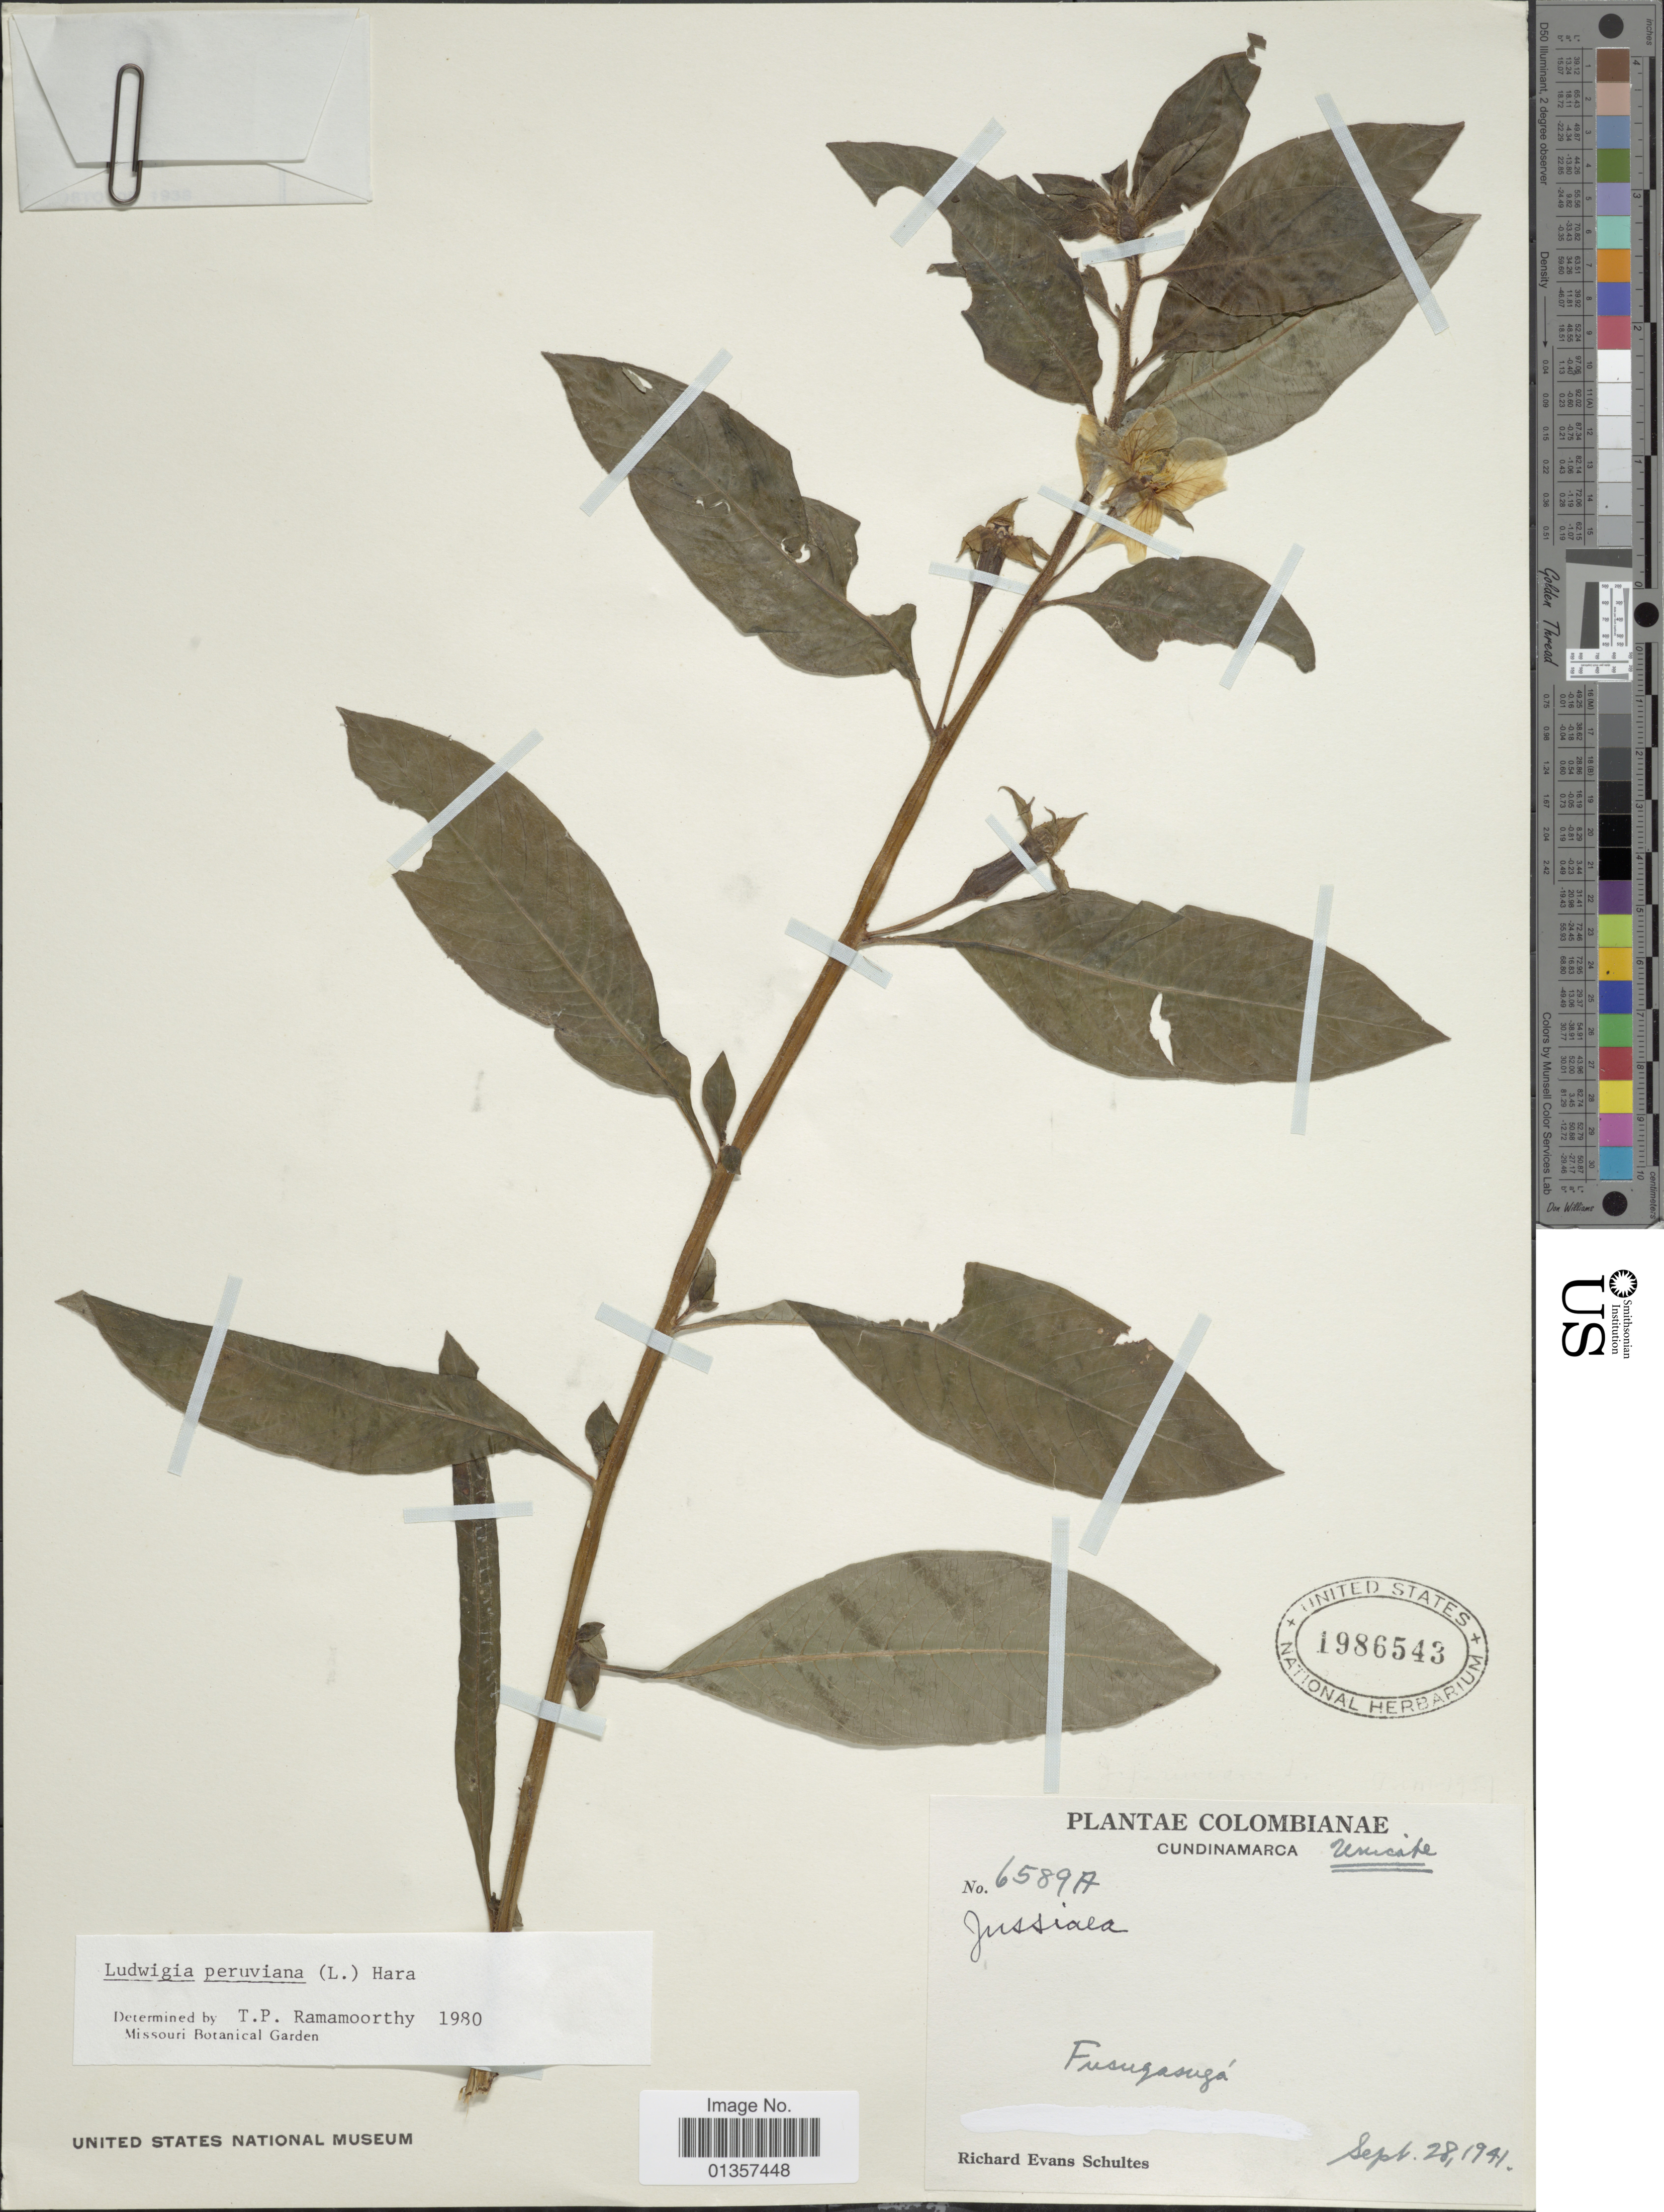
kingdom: Plantae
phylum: Tracheophyta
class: Magnoliopsida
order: Myrtales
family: Onagraceae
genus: Ludwigia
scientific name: Ludwigia peruviana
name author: (L.) H. Hara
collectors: R. E. Schultes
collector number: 658917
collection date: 1941-09-28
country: Colombia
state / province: Cundinamarca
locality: Fusuqasugá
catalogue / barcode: US 1986543